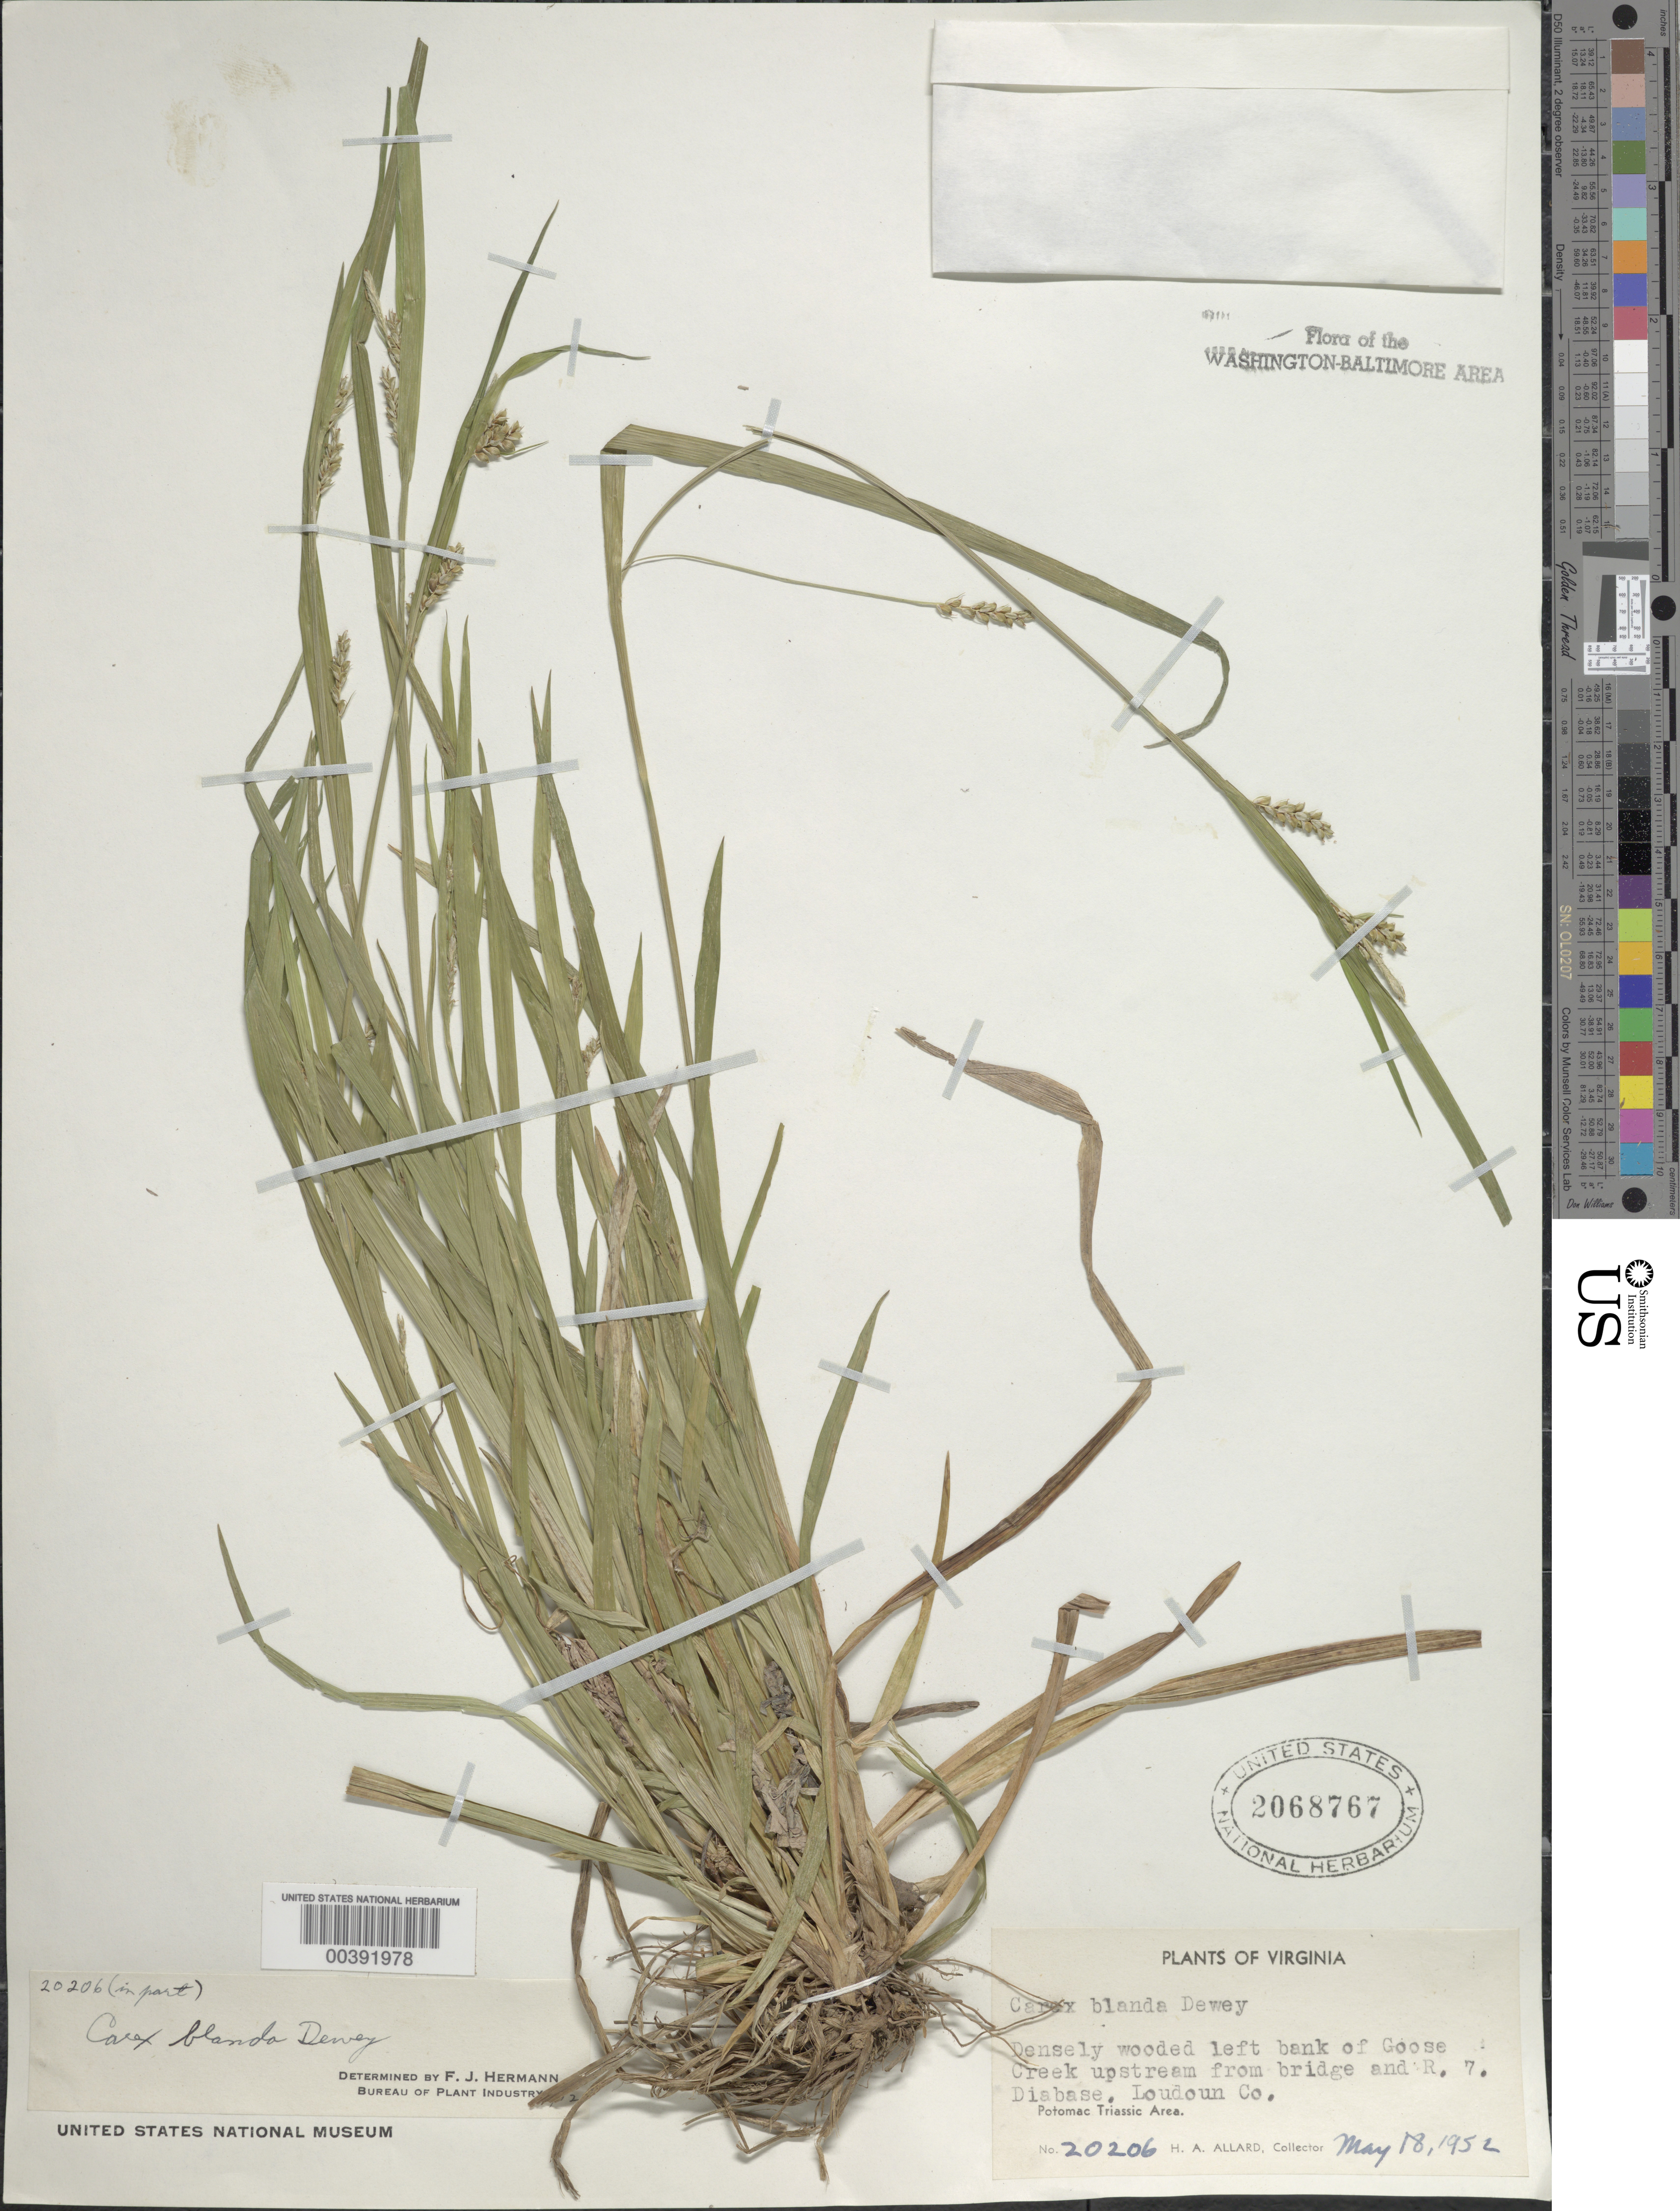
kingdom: Plantae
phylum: Tracheophyta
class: Liliopsida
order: Poales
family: Cyperaceae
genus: Carex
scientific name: Carex blanda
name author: Dewey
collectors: H. A. Allard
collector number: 20206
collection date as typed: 18 May 1952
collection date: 1952-05-18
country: United States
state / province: Virginia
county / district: Loudoun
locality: Upstream from Route 7 on Goose Creek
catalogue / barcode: US 2068767